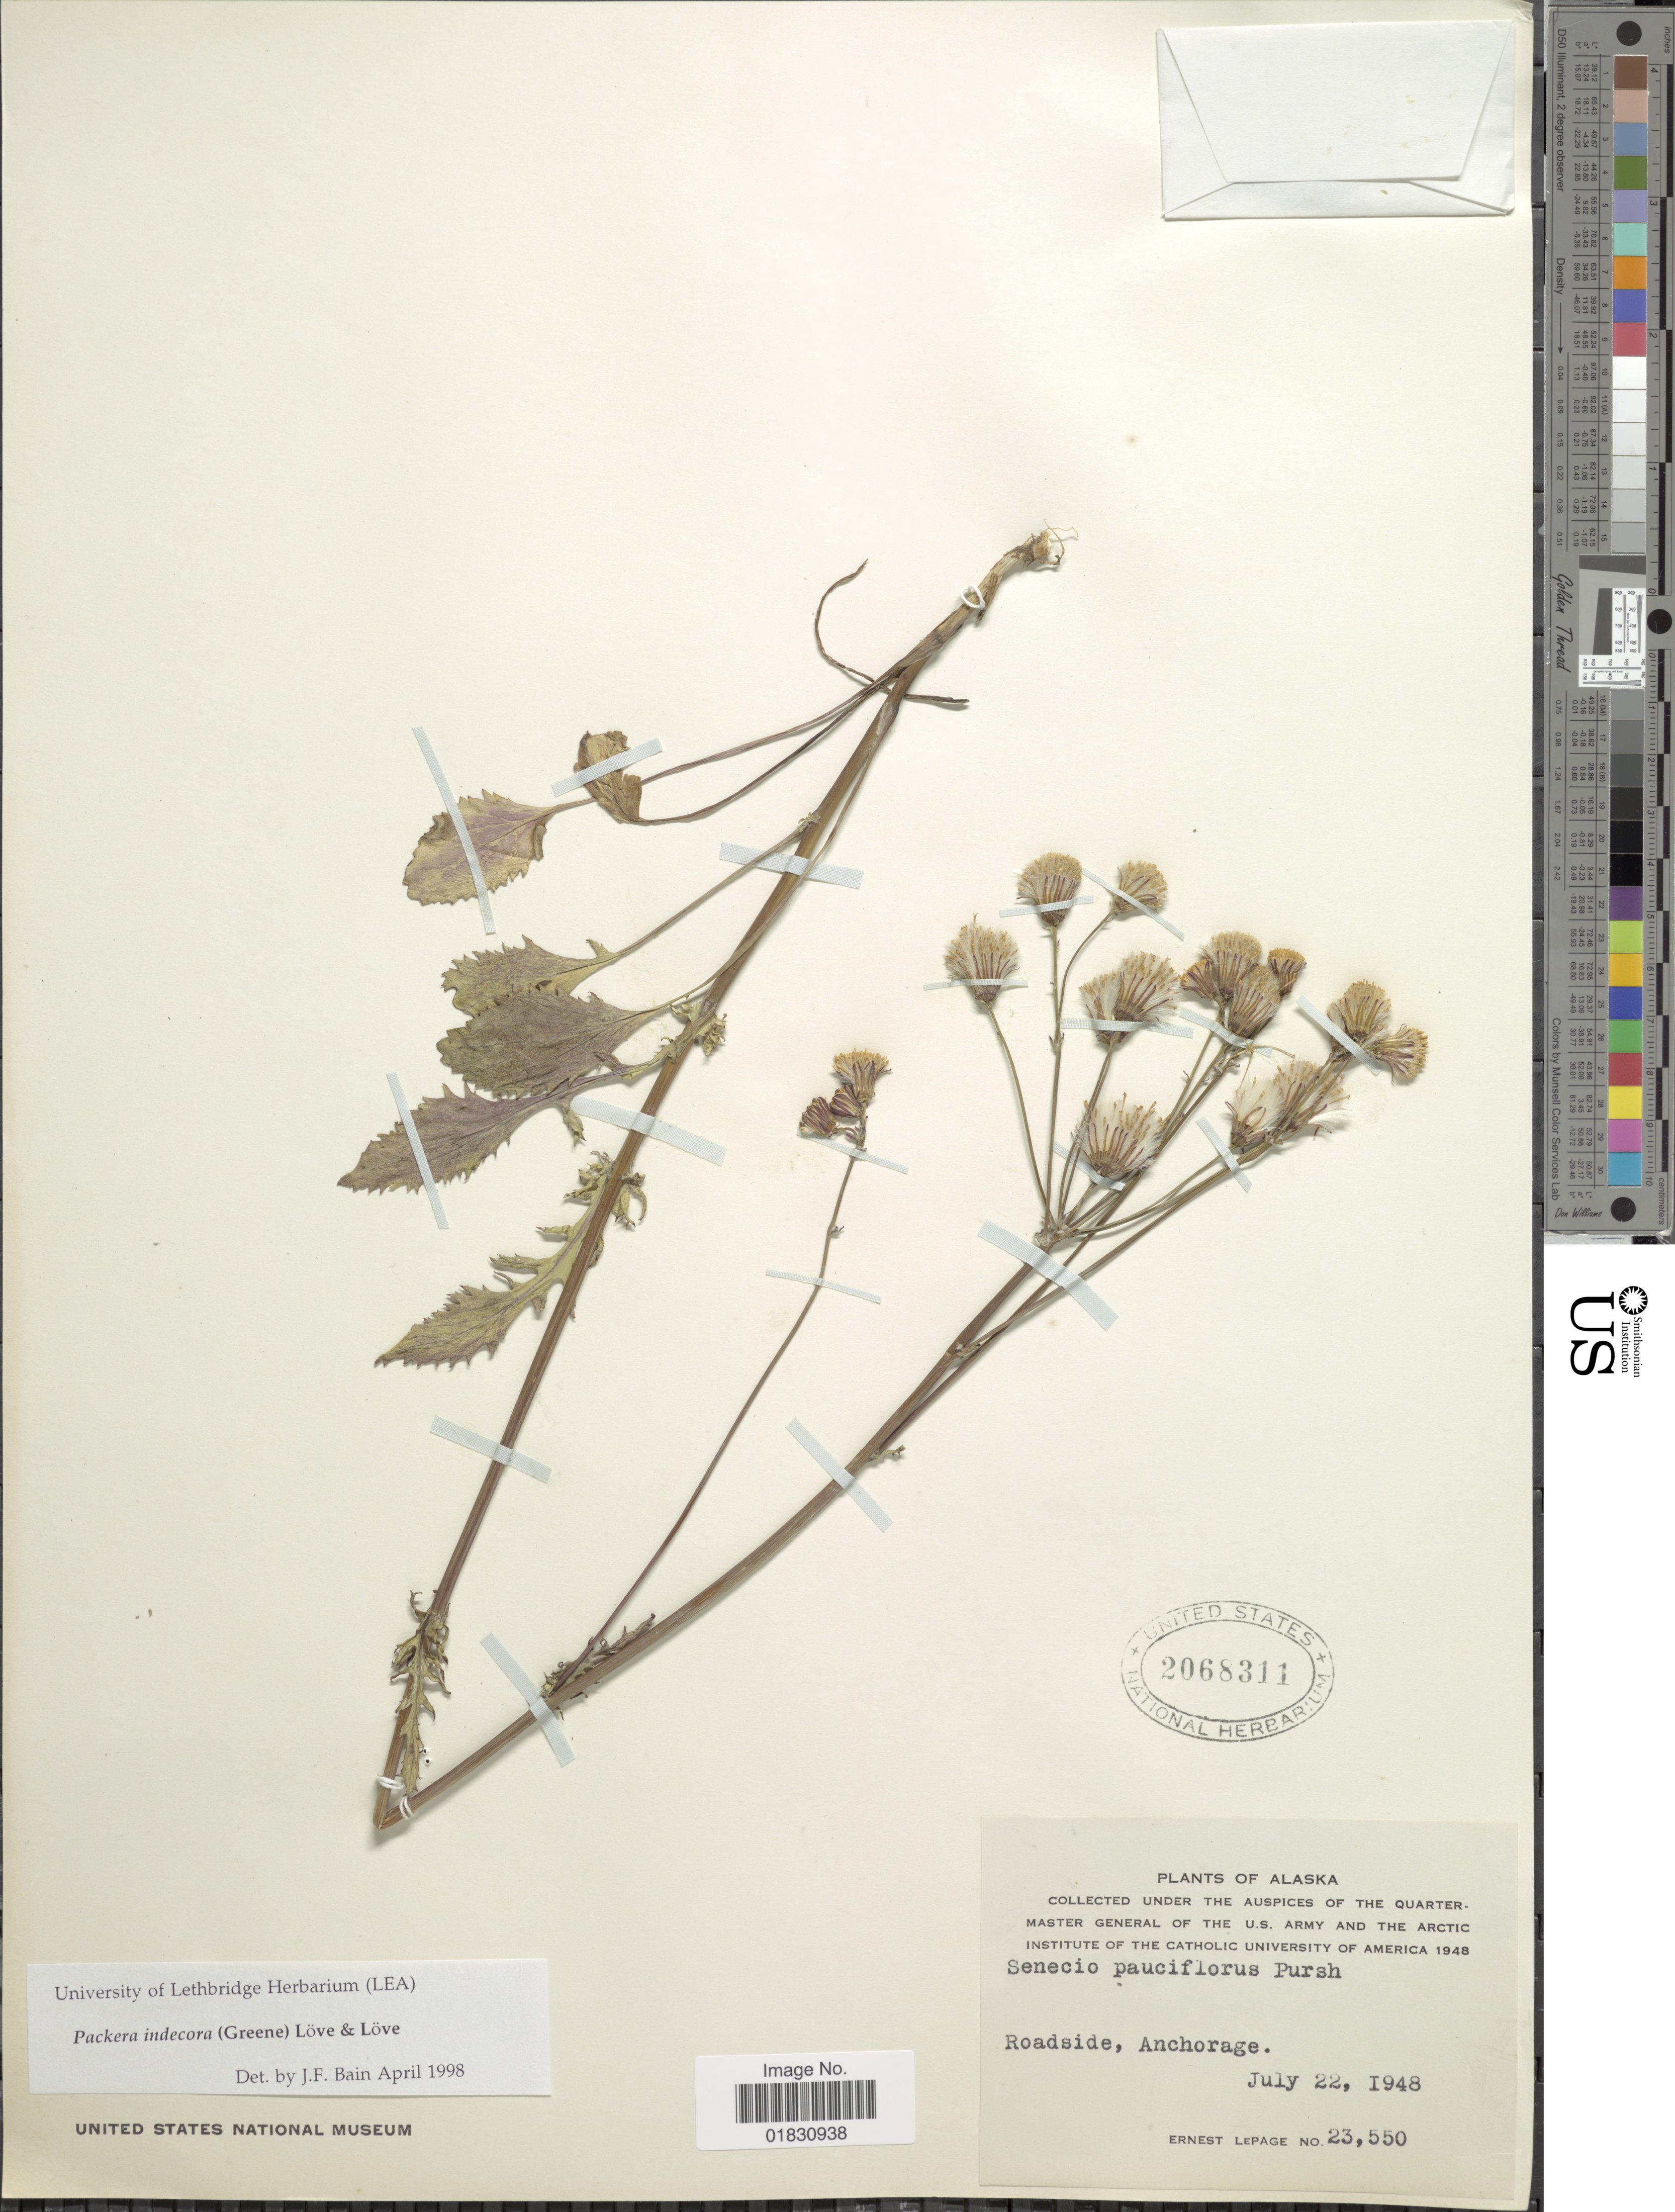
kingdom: Plantae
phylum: Tracheophyta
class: Magnoliopsida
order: Asterales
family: Asteraceae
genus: Packera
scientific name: Packera indecora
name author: (Greene) Á. Löve & D. Löve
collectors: E. Lepage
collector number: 23550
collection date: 1948-07-22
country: United States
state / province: Alaska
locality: Roadside, Anchorage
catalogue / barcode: US 2068311